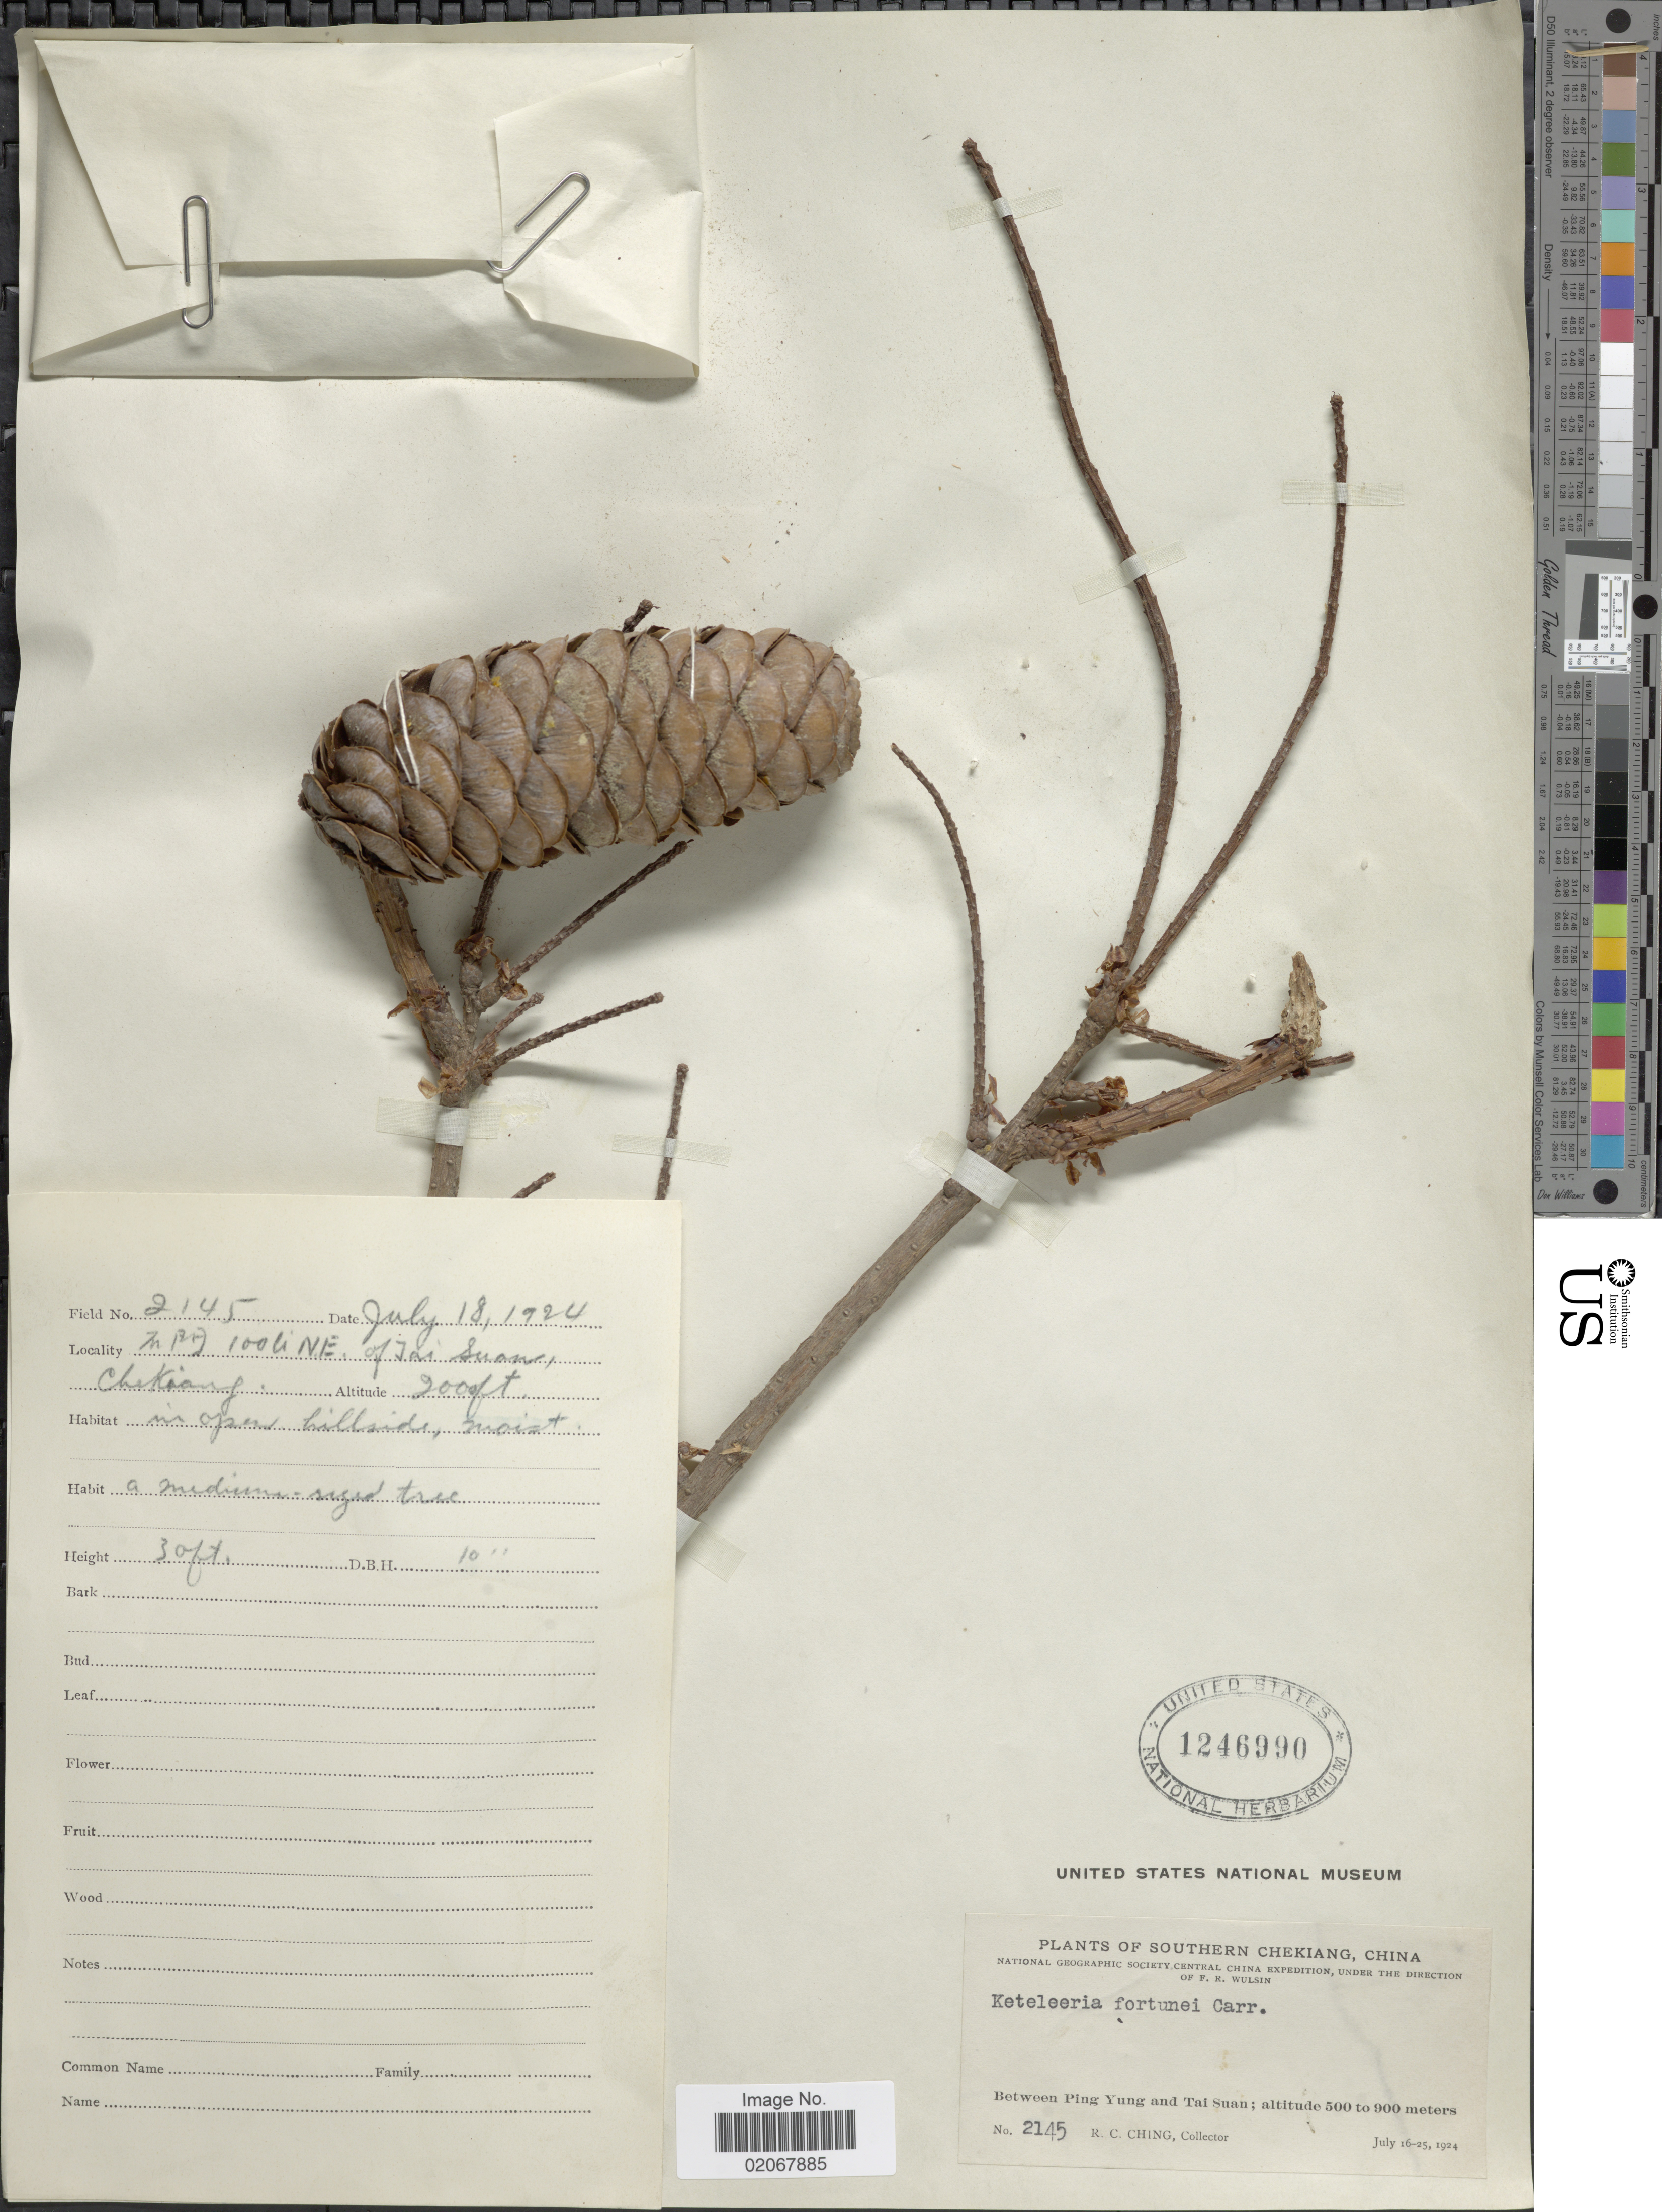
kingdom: Plantae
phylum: Tracheophyta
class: Pinopsida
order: Pinales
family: Pinaceae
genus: Keteleeria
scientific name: Keteleeria fortunei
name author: (A. Murray bis) Carrière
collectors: R. C. Ching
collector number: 2145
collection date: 1924-07-18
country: China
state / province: Zhejiang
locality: Southern Chekiang, Between Ping Yung and Tau Suan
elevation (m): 610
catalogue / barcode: US 1246990